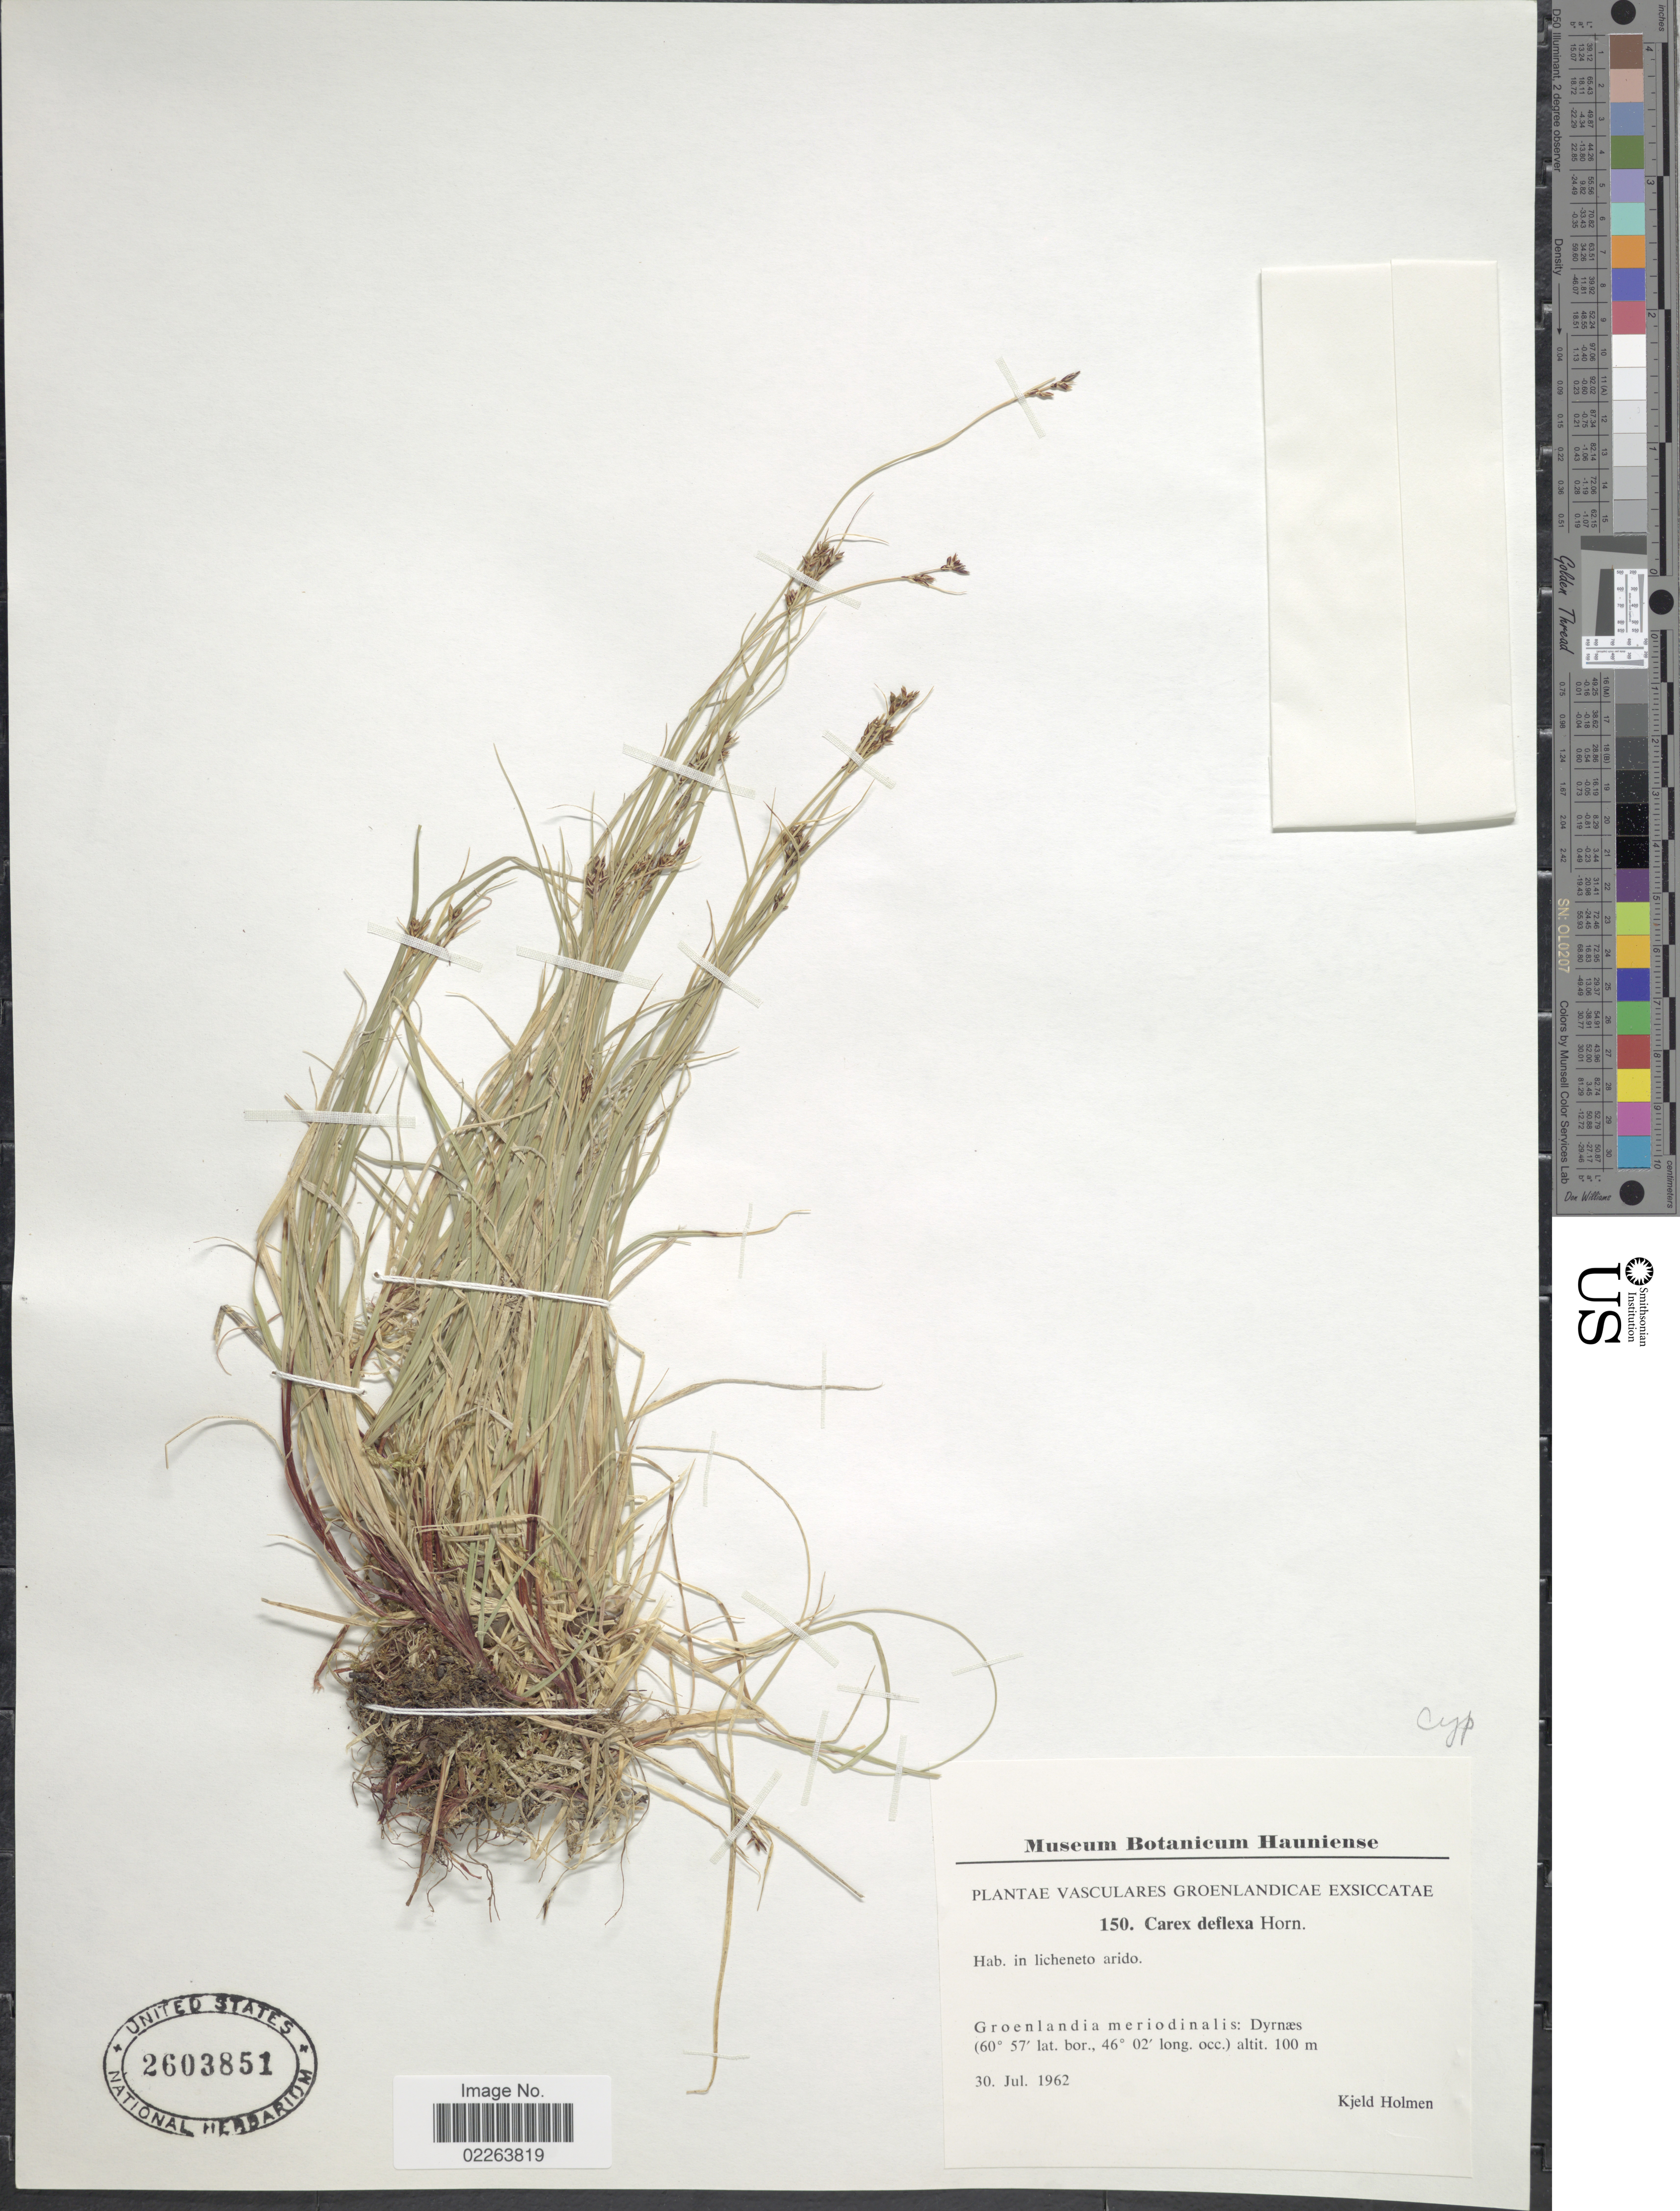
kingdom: Plantae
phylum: Tracheophyta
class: Liliopsida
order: Poales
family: Cyperaceae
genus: Carex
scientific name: Carex deflexa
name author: Hornem.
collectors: K. A. Holmen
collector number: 150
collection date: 1962-07-30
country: Greenland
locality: Vasculares Groenlandicae Exsiccatae. Groenlandia meriodinalis: Dyrnaes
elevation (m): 100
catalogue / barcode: US 2603851